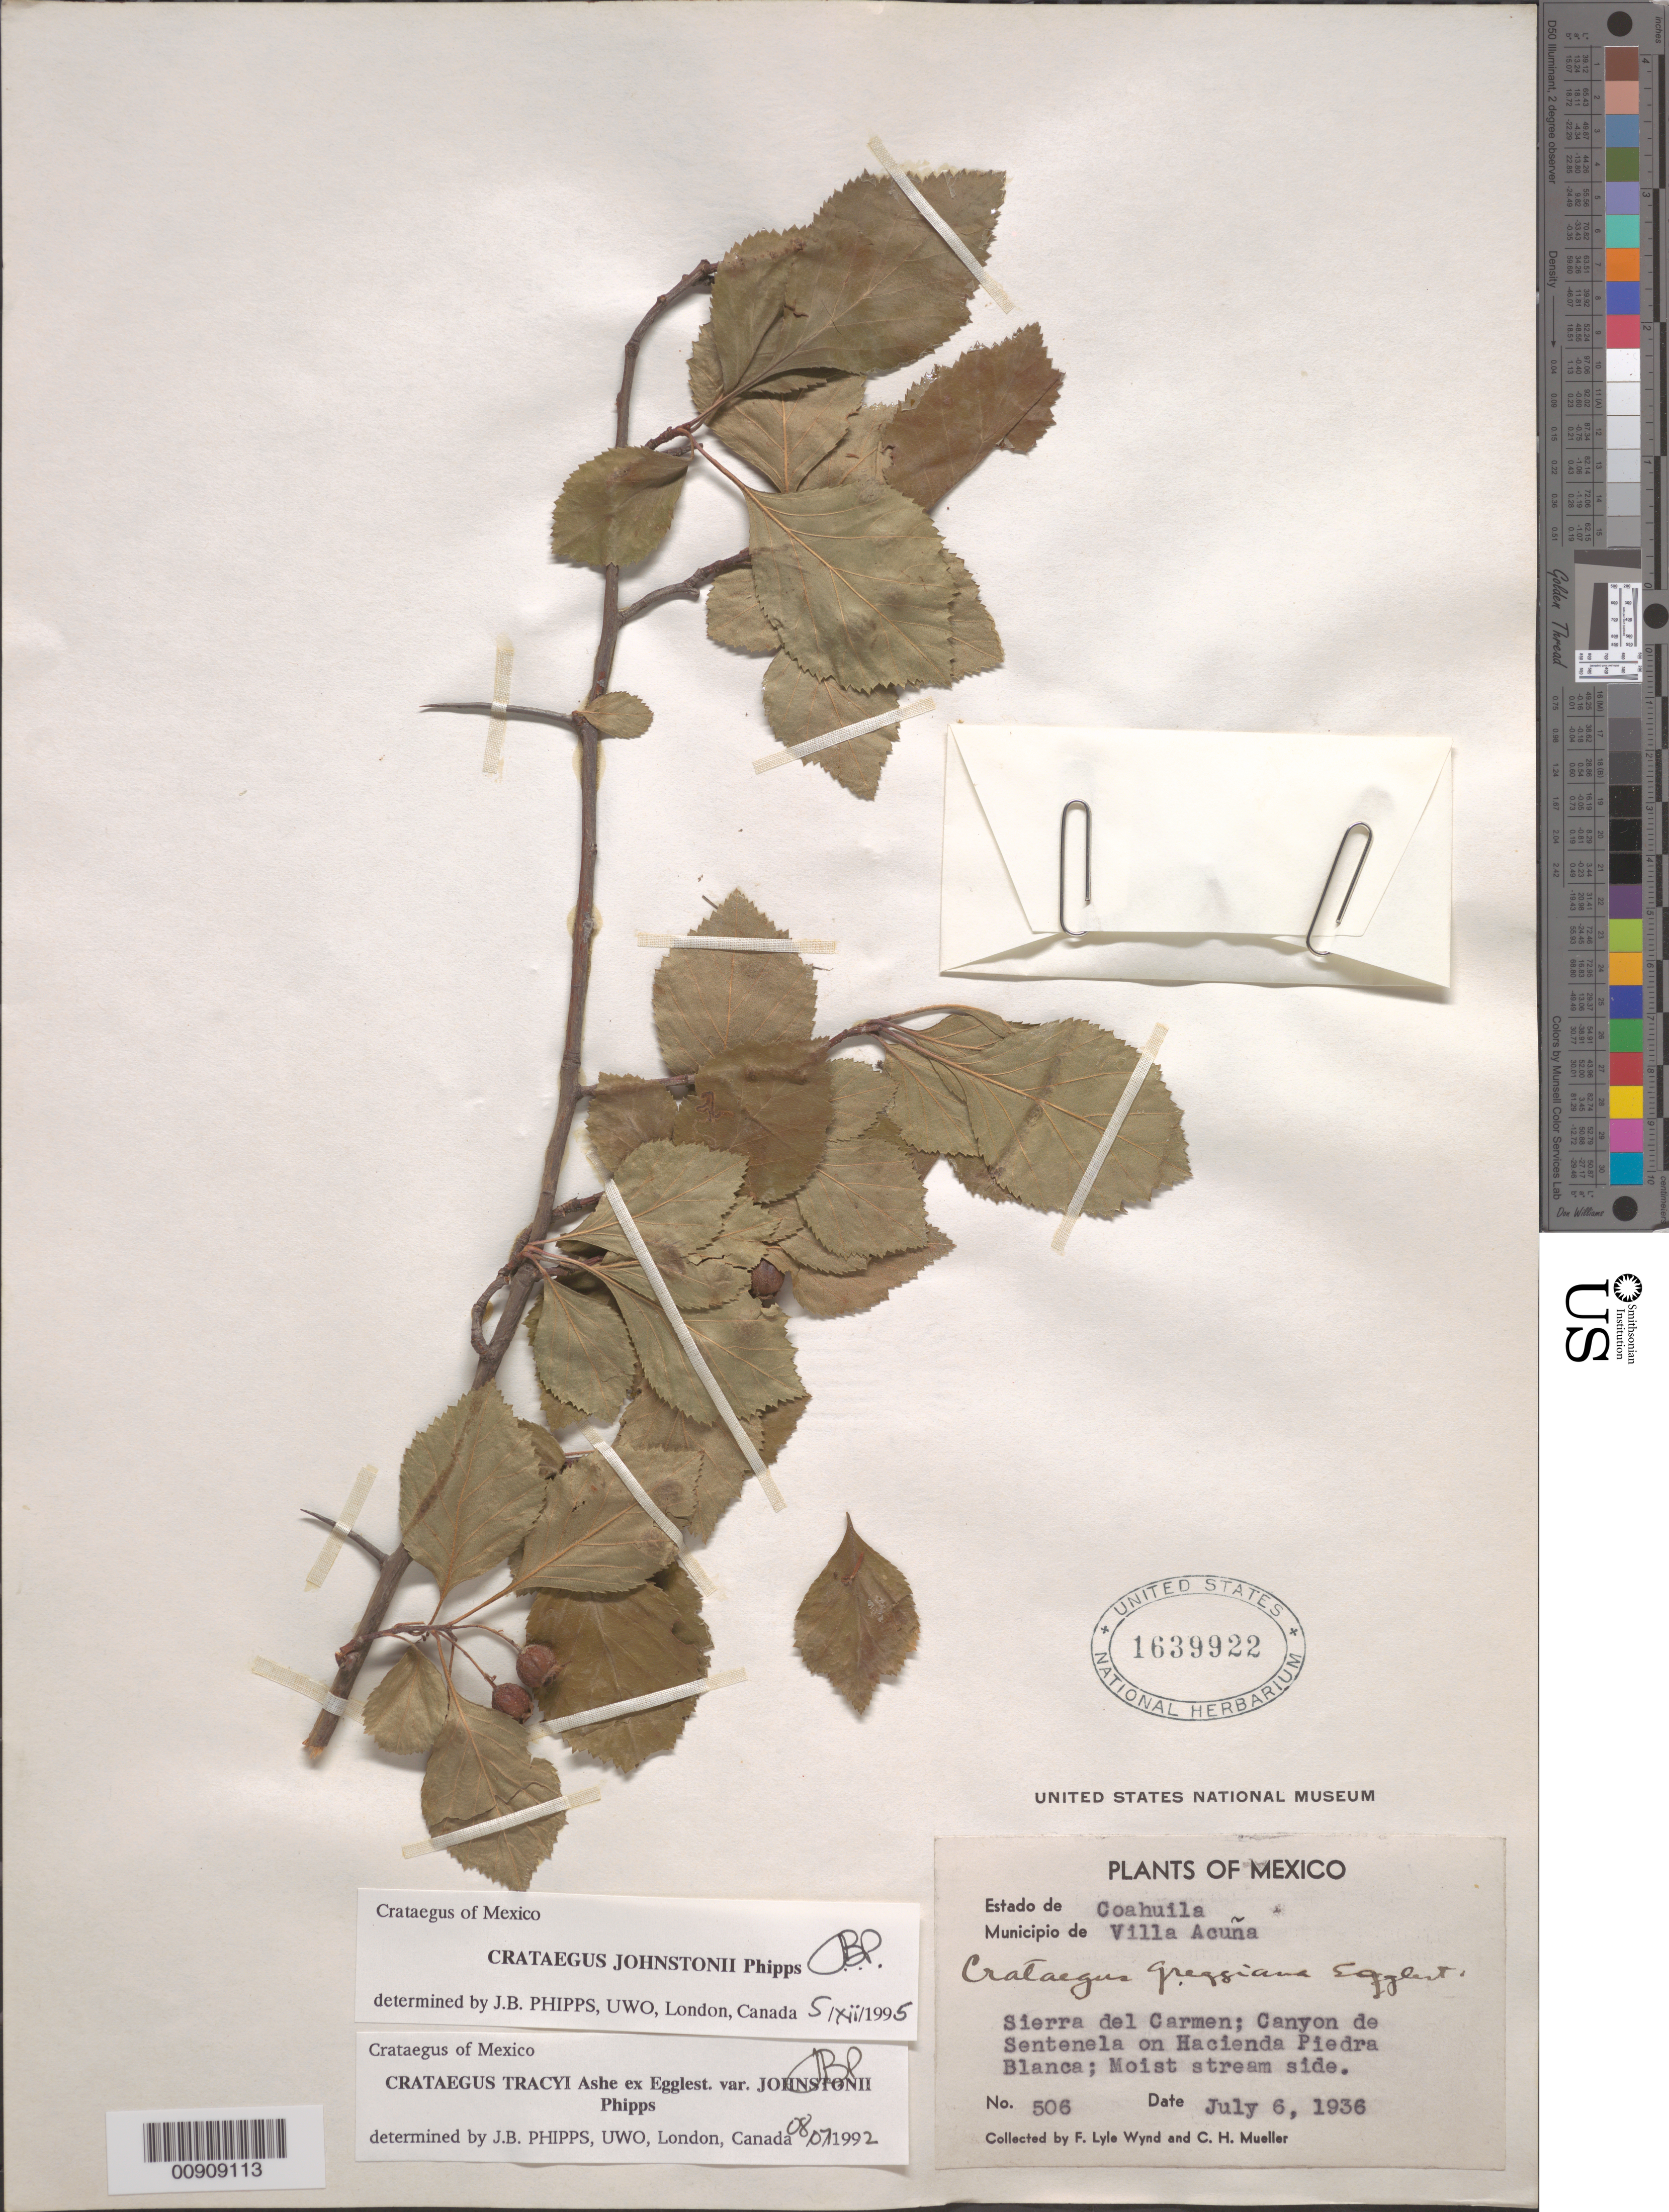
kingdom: Plantae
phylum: Tracheophyta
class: Magnoliopsida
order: Rosales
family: Rosaceae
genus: Crataegus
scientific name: Crataegus johnstonii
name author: J.B. Phipps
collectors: F. L. Wynd & C. H. Mueller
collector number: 506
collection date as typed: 06 Jul 1936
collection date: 1936-07-06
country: Mexico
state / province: Coahuila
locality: Sierra del Carmen; Canyon de Sentenela on Hacienda Piedra Blanca. Municipio de Villa Acuña, Estado de Coahuila.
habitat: Moist stream side.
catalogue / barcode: US 1639922